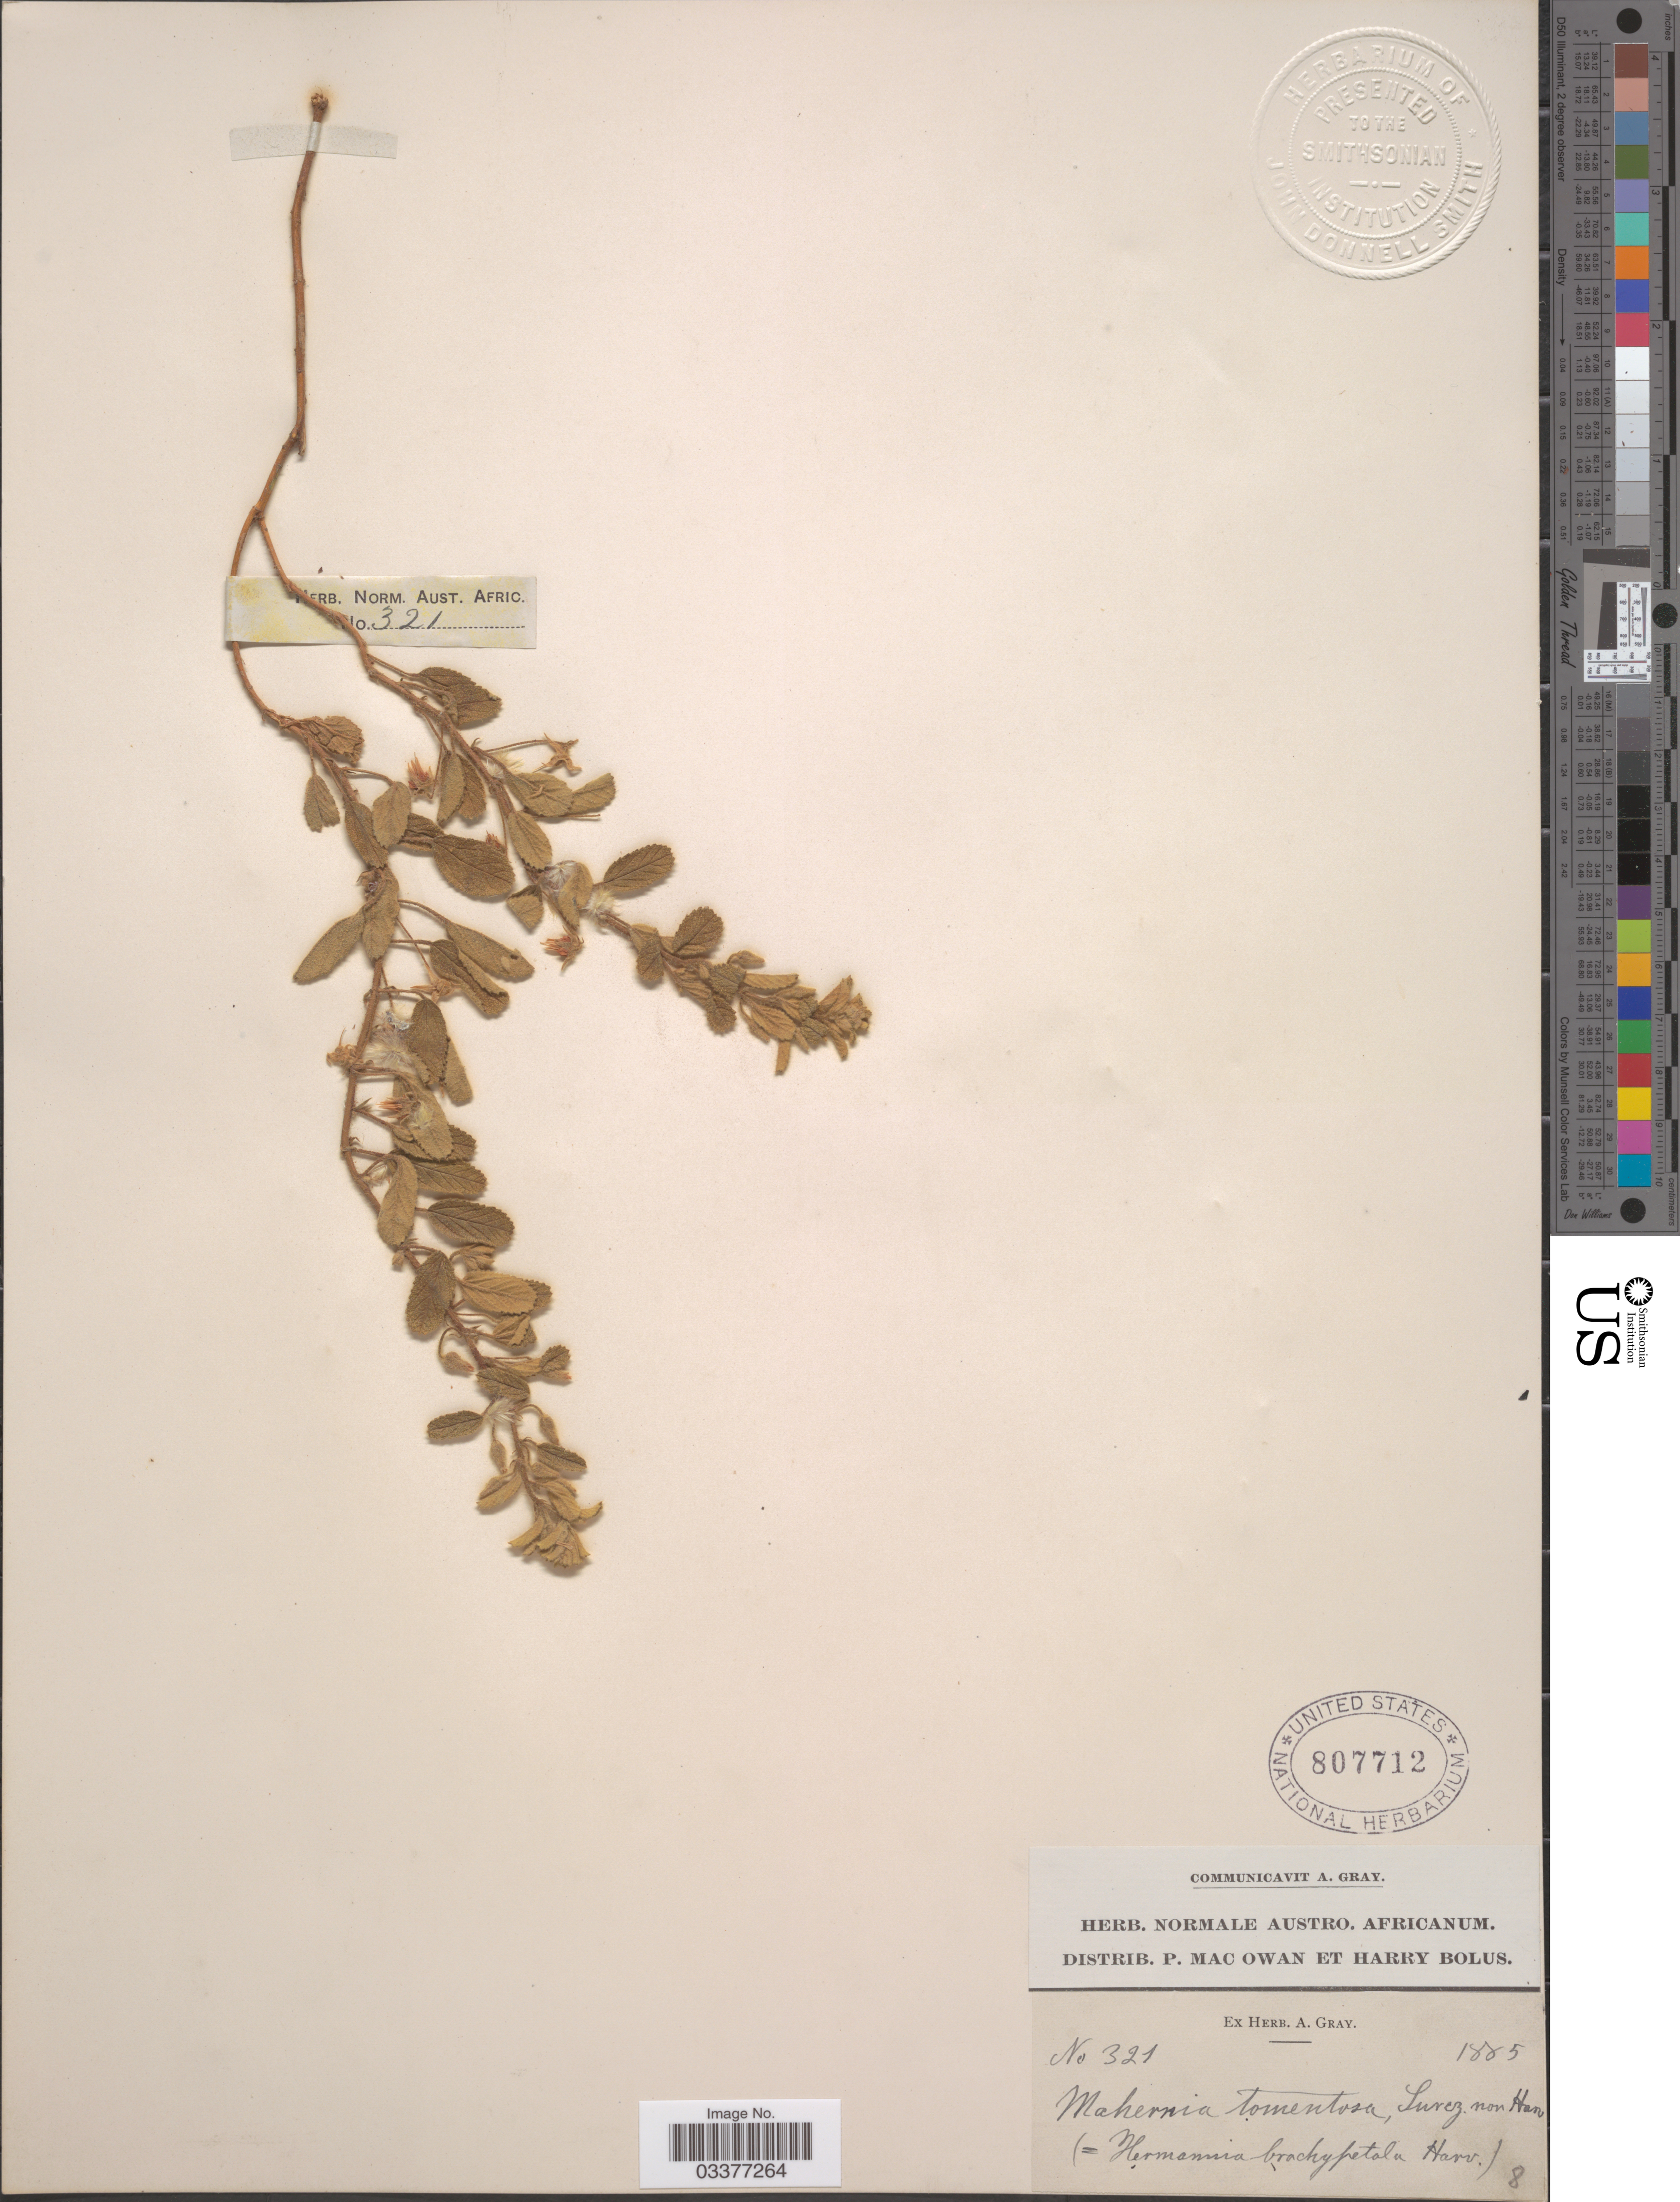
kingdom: Plantae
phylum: Tracheophyta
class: Magnoliopsida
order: Malvales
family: Malvaceae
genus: Hermannia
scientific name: Hermannia brachypetala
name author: Harv.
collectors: ex herb. Gray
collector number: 321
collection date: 1885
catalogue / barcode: US 807712